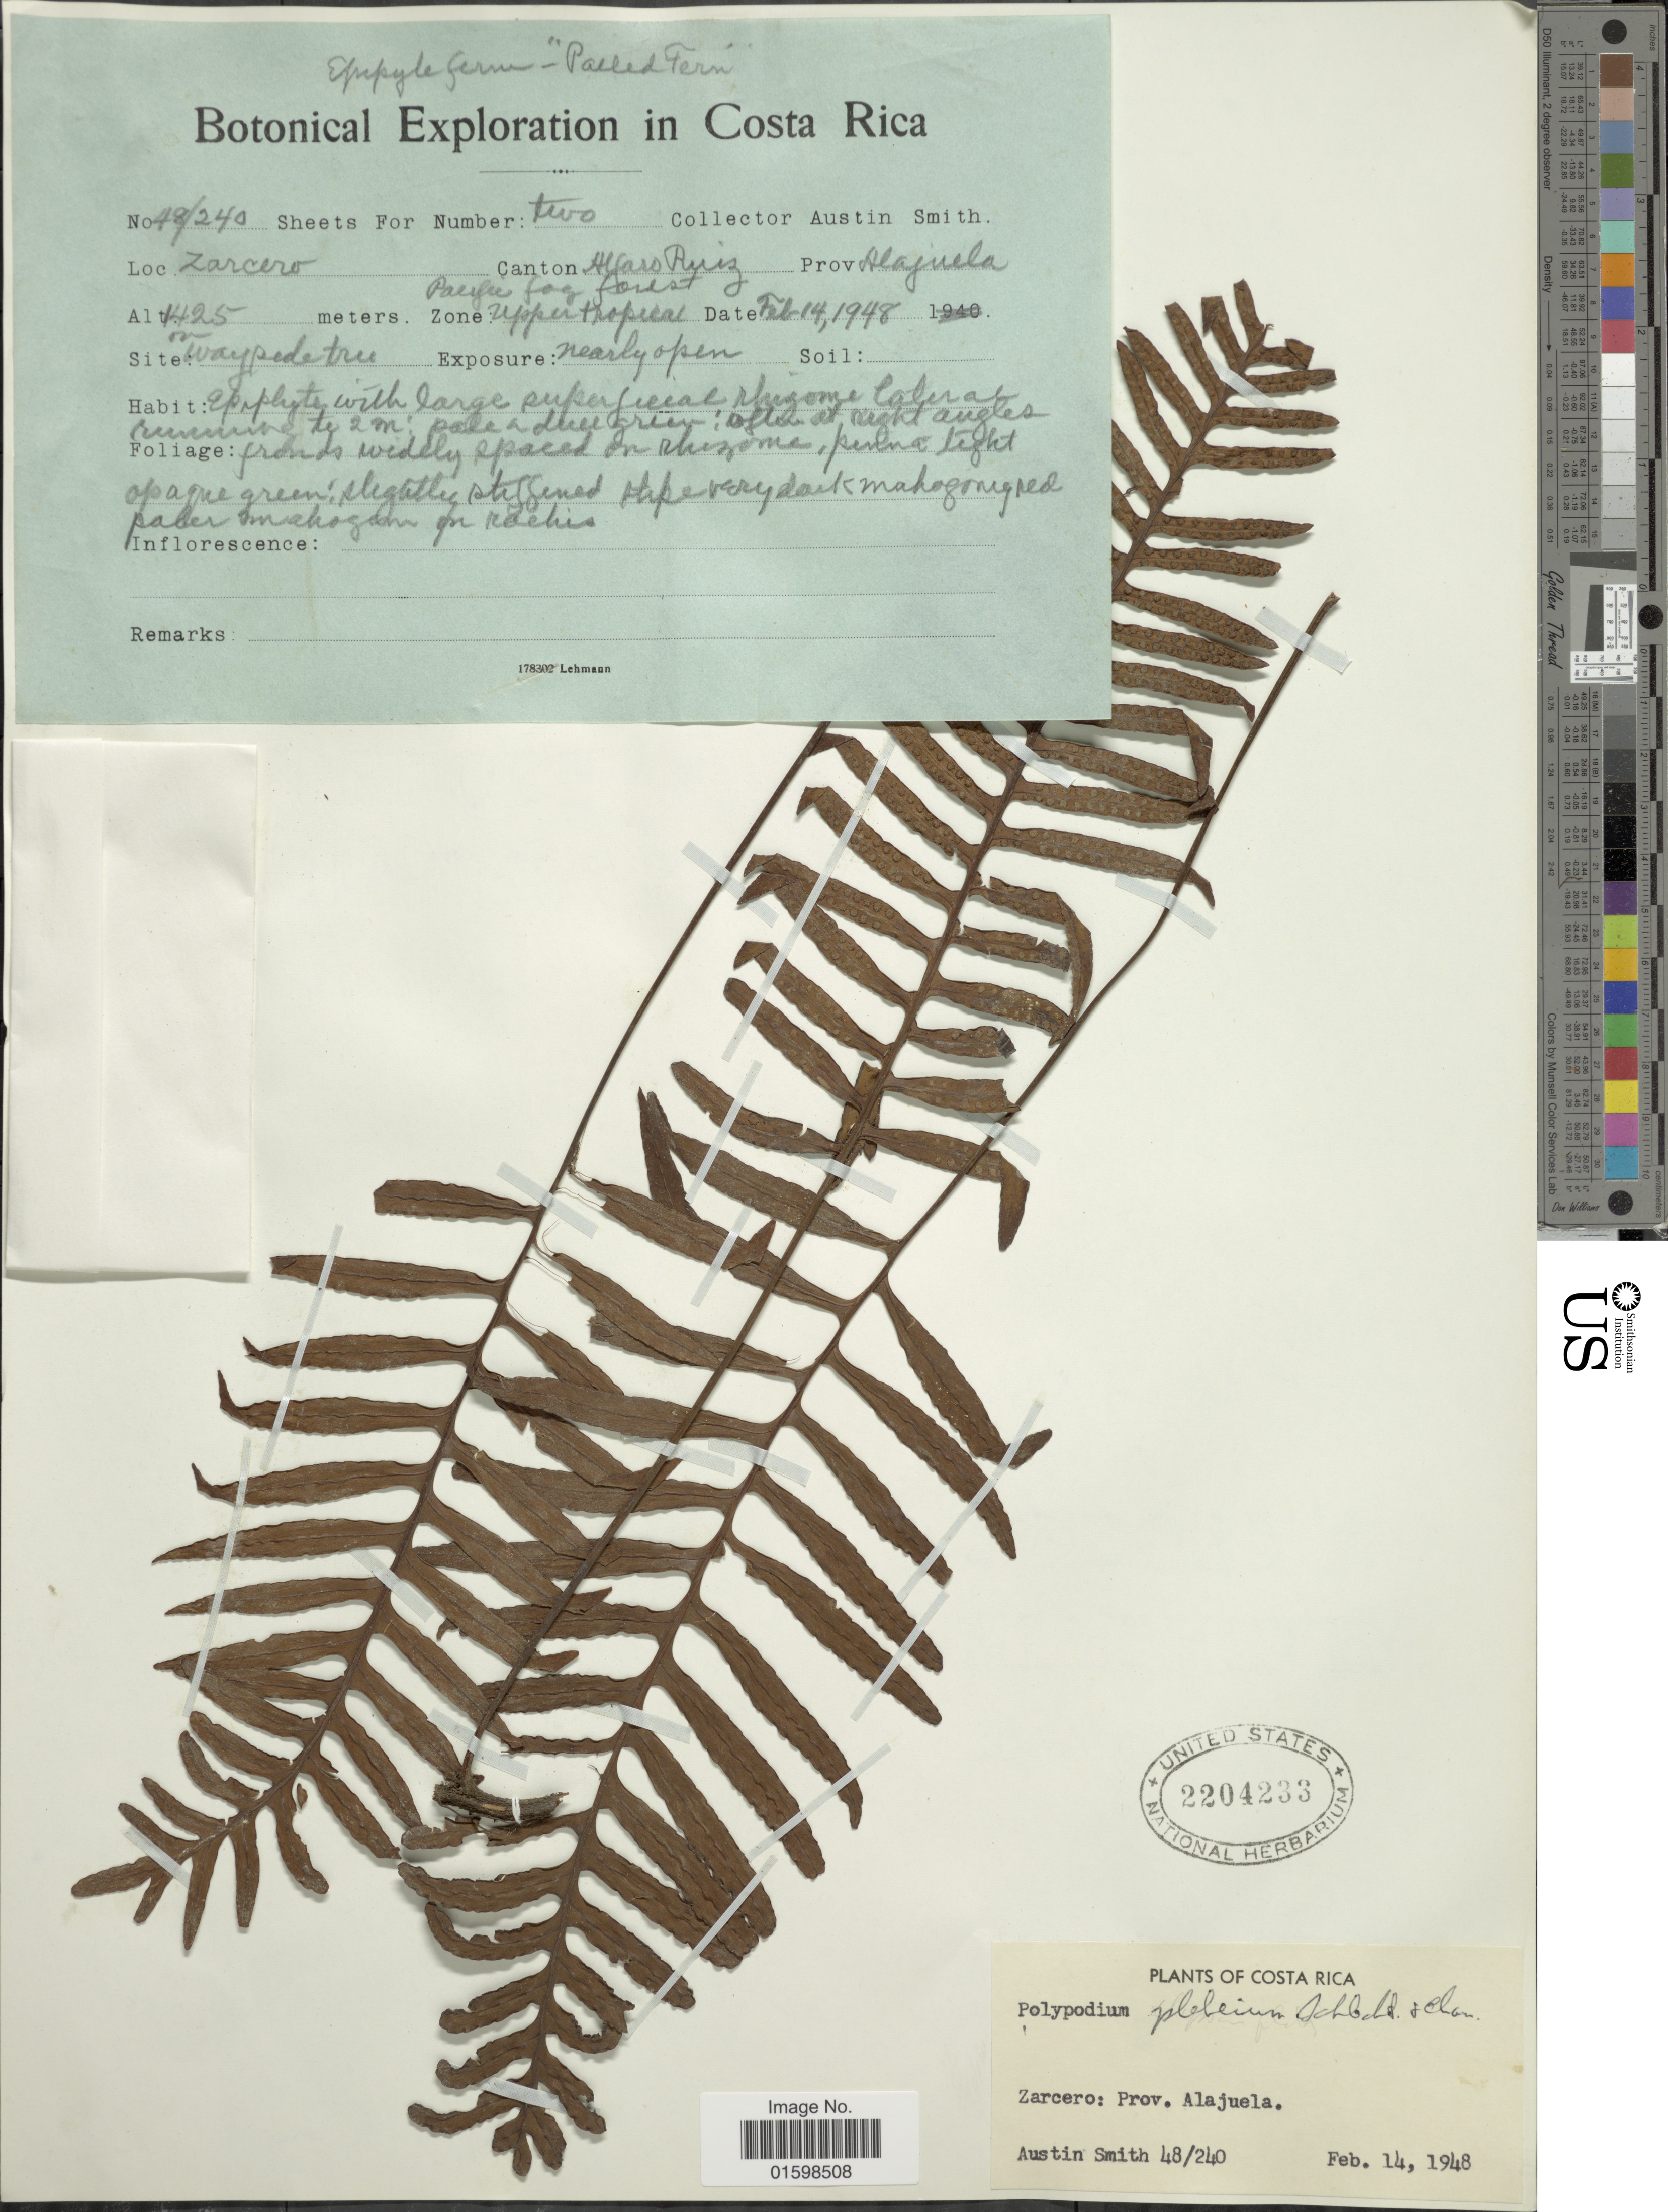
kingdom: Plantae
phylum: Tracheophyta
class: Polypodiopsida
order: Polypodiales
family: Polypodiaceae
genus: Pleopeltis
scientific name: Pleopeltis remota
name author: (Desv.) A.R. Sm.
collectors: Aust P. Smith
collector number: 48/240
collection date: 1948-02-14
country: Costa Rica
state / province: Alajuela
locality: Zarcero, Alfaro Ruiz canton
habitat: Pacific fog forest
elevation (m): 1425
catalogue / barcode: US 2204233